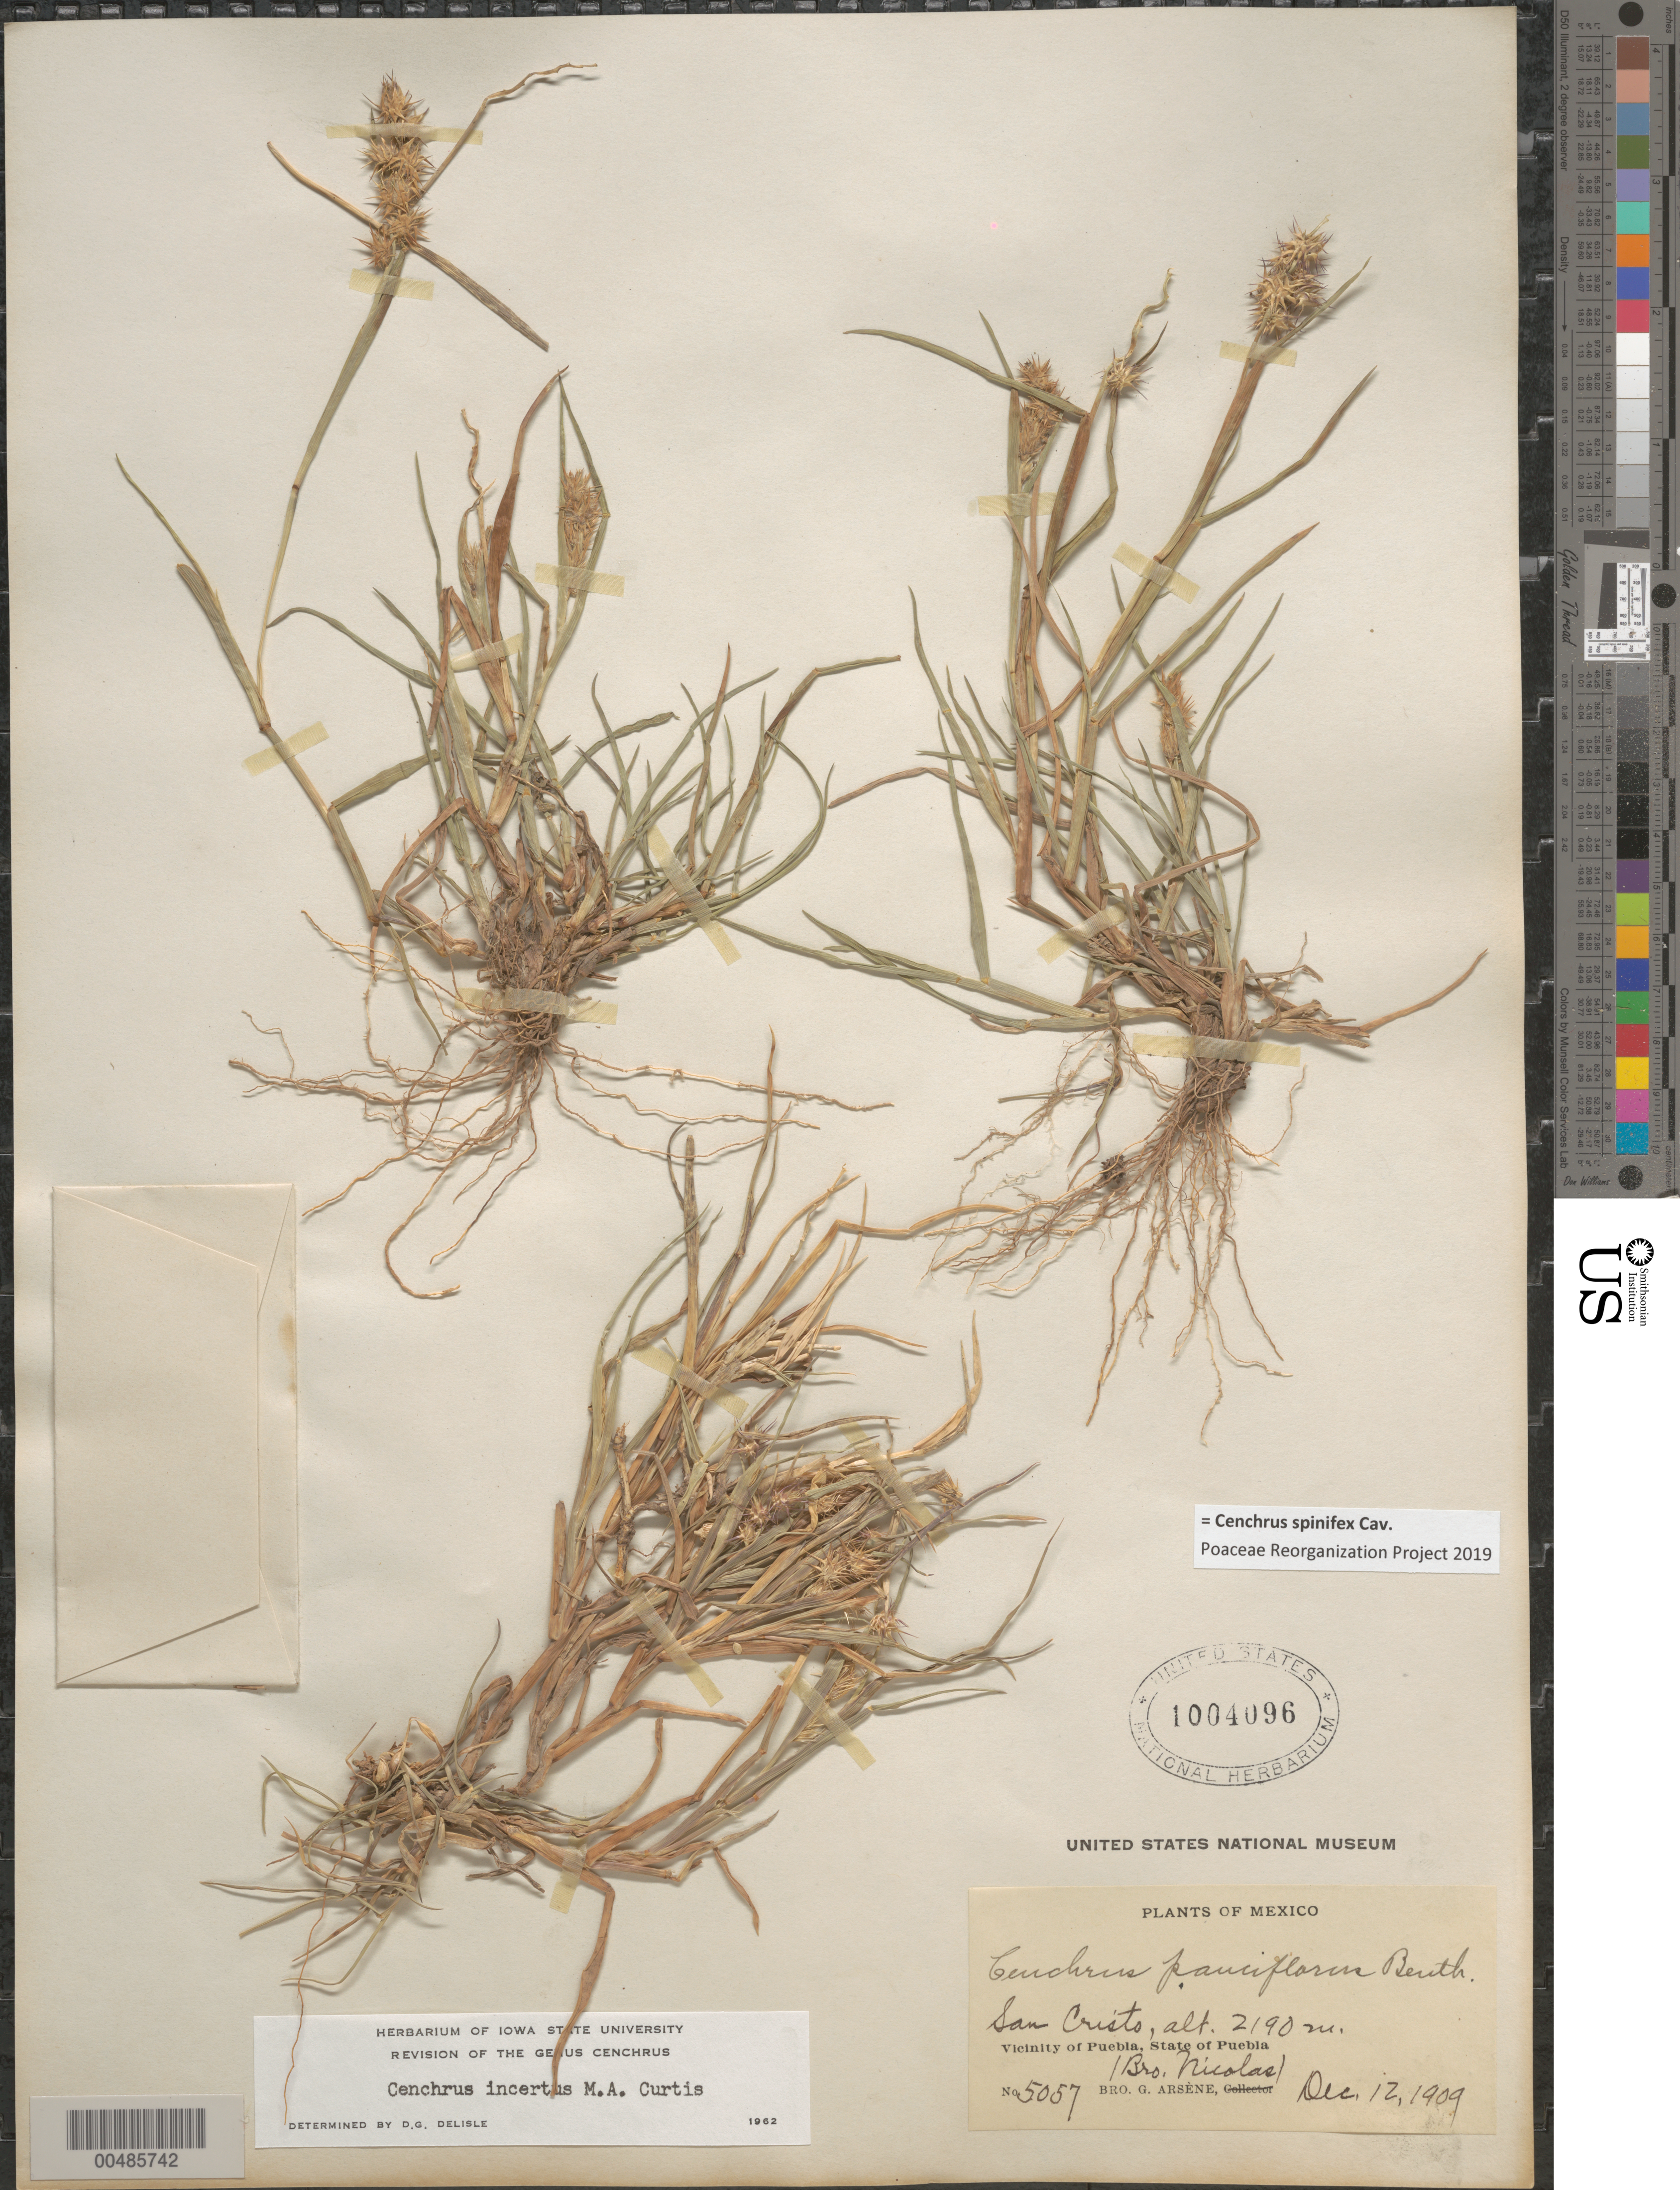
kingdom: Plantae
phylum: Tracheophyta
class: Liliopsida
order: Poales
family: Poaceae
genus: Cenchrus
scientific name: Cenchrus spinifex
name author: Cav.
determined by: Poaceae Reorganization Project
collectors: B. Nicolas & Bro. G. Arsène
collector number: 5057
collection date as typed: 12 Dec 1909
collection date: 1909-12-12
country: Mexico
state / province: Puebla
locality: Vicinity of Puebla, San Cristo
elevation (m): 2190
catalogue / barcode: US 1004096